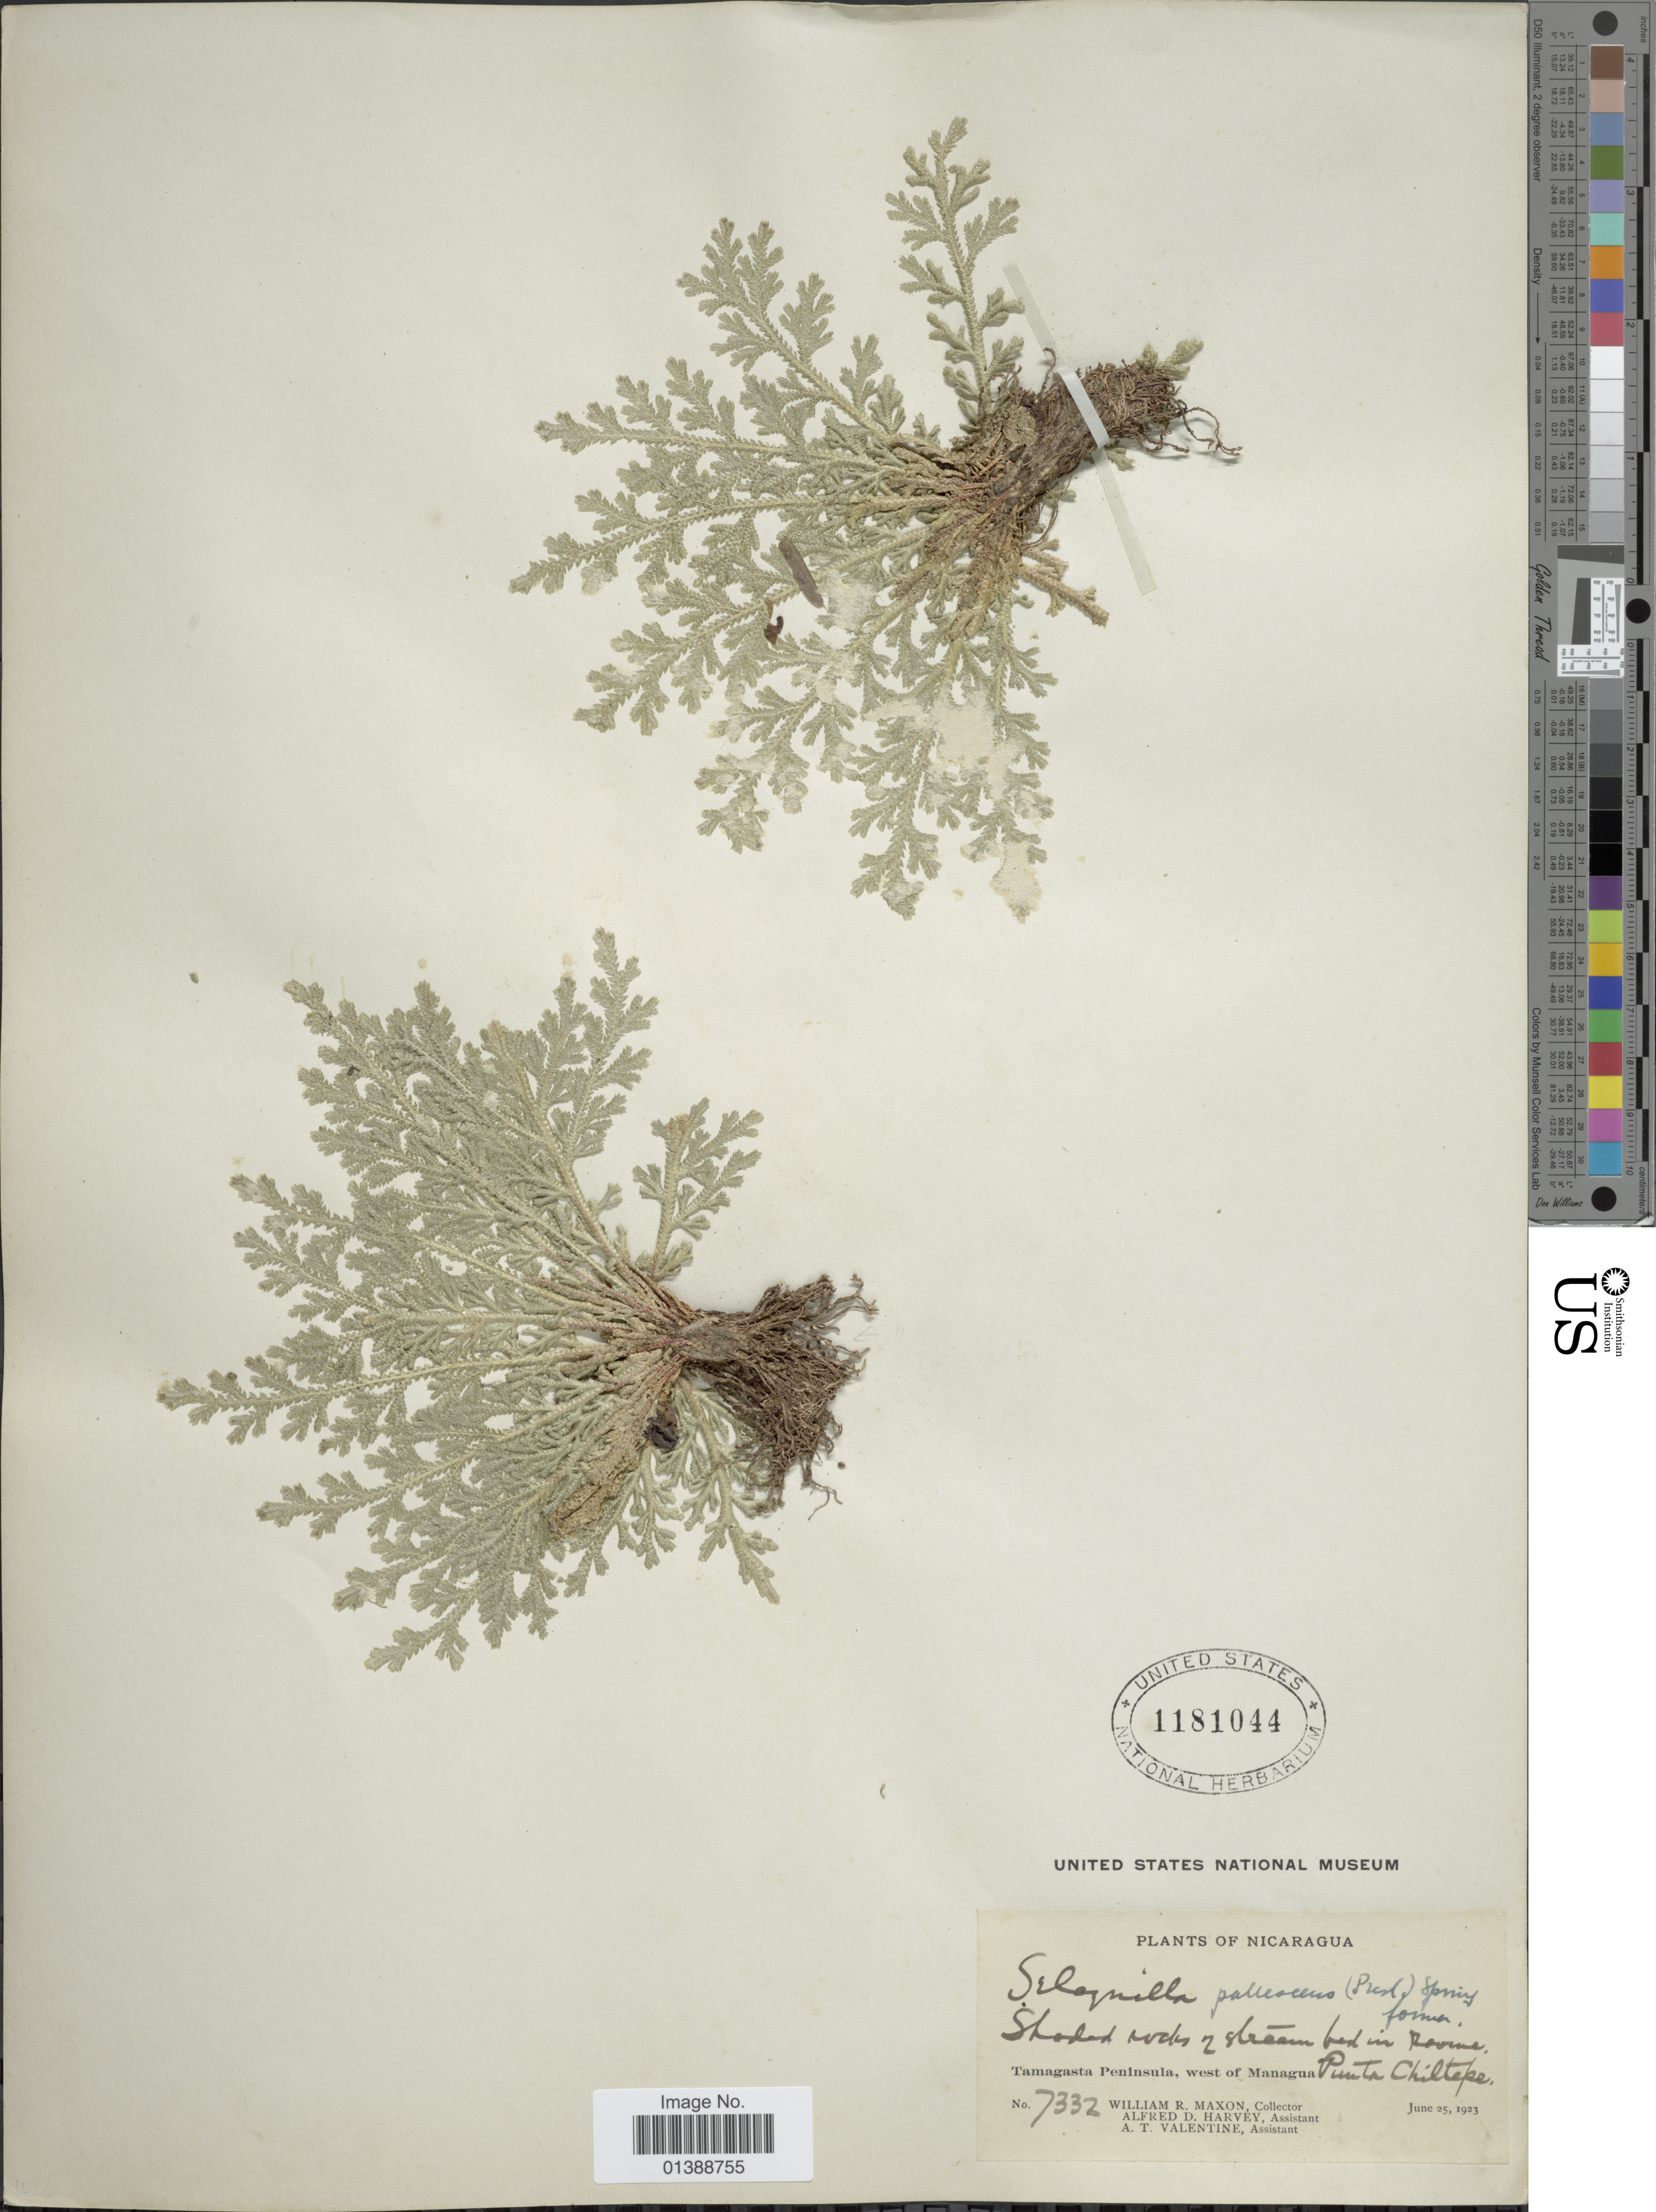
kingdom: Plantae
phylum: Tracheophyta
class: Lycopodiopsida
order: Selaginellales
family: Selaginellaceae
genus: Selaginella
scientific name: Selaginella pallescens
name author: (C. Presl) Spring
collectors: W. R. Maxon, A. D. Harvey & A. Valentine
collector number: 7332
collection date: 1923-06-25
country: Nicaragua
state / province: Managua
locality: Tamagsta Peninsula, west of Managua, Punta Chiltepe.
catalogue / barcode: US 1181044